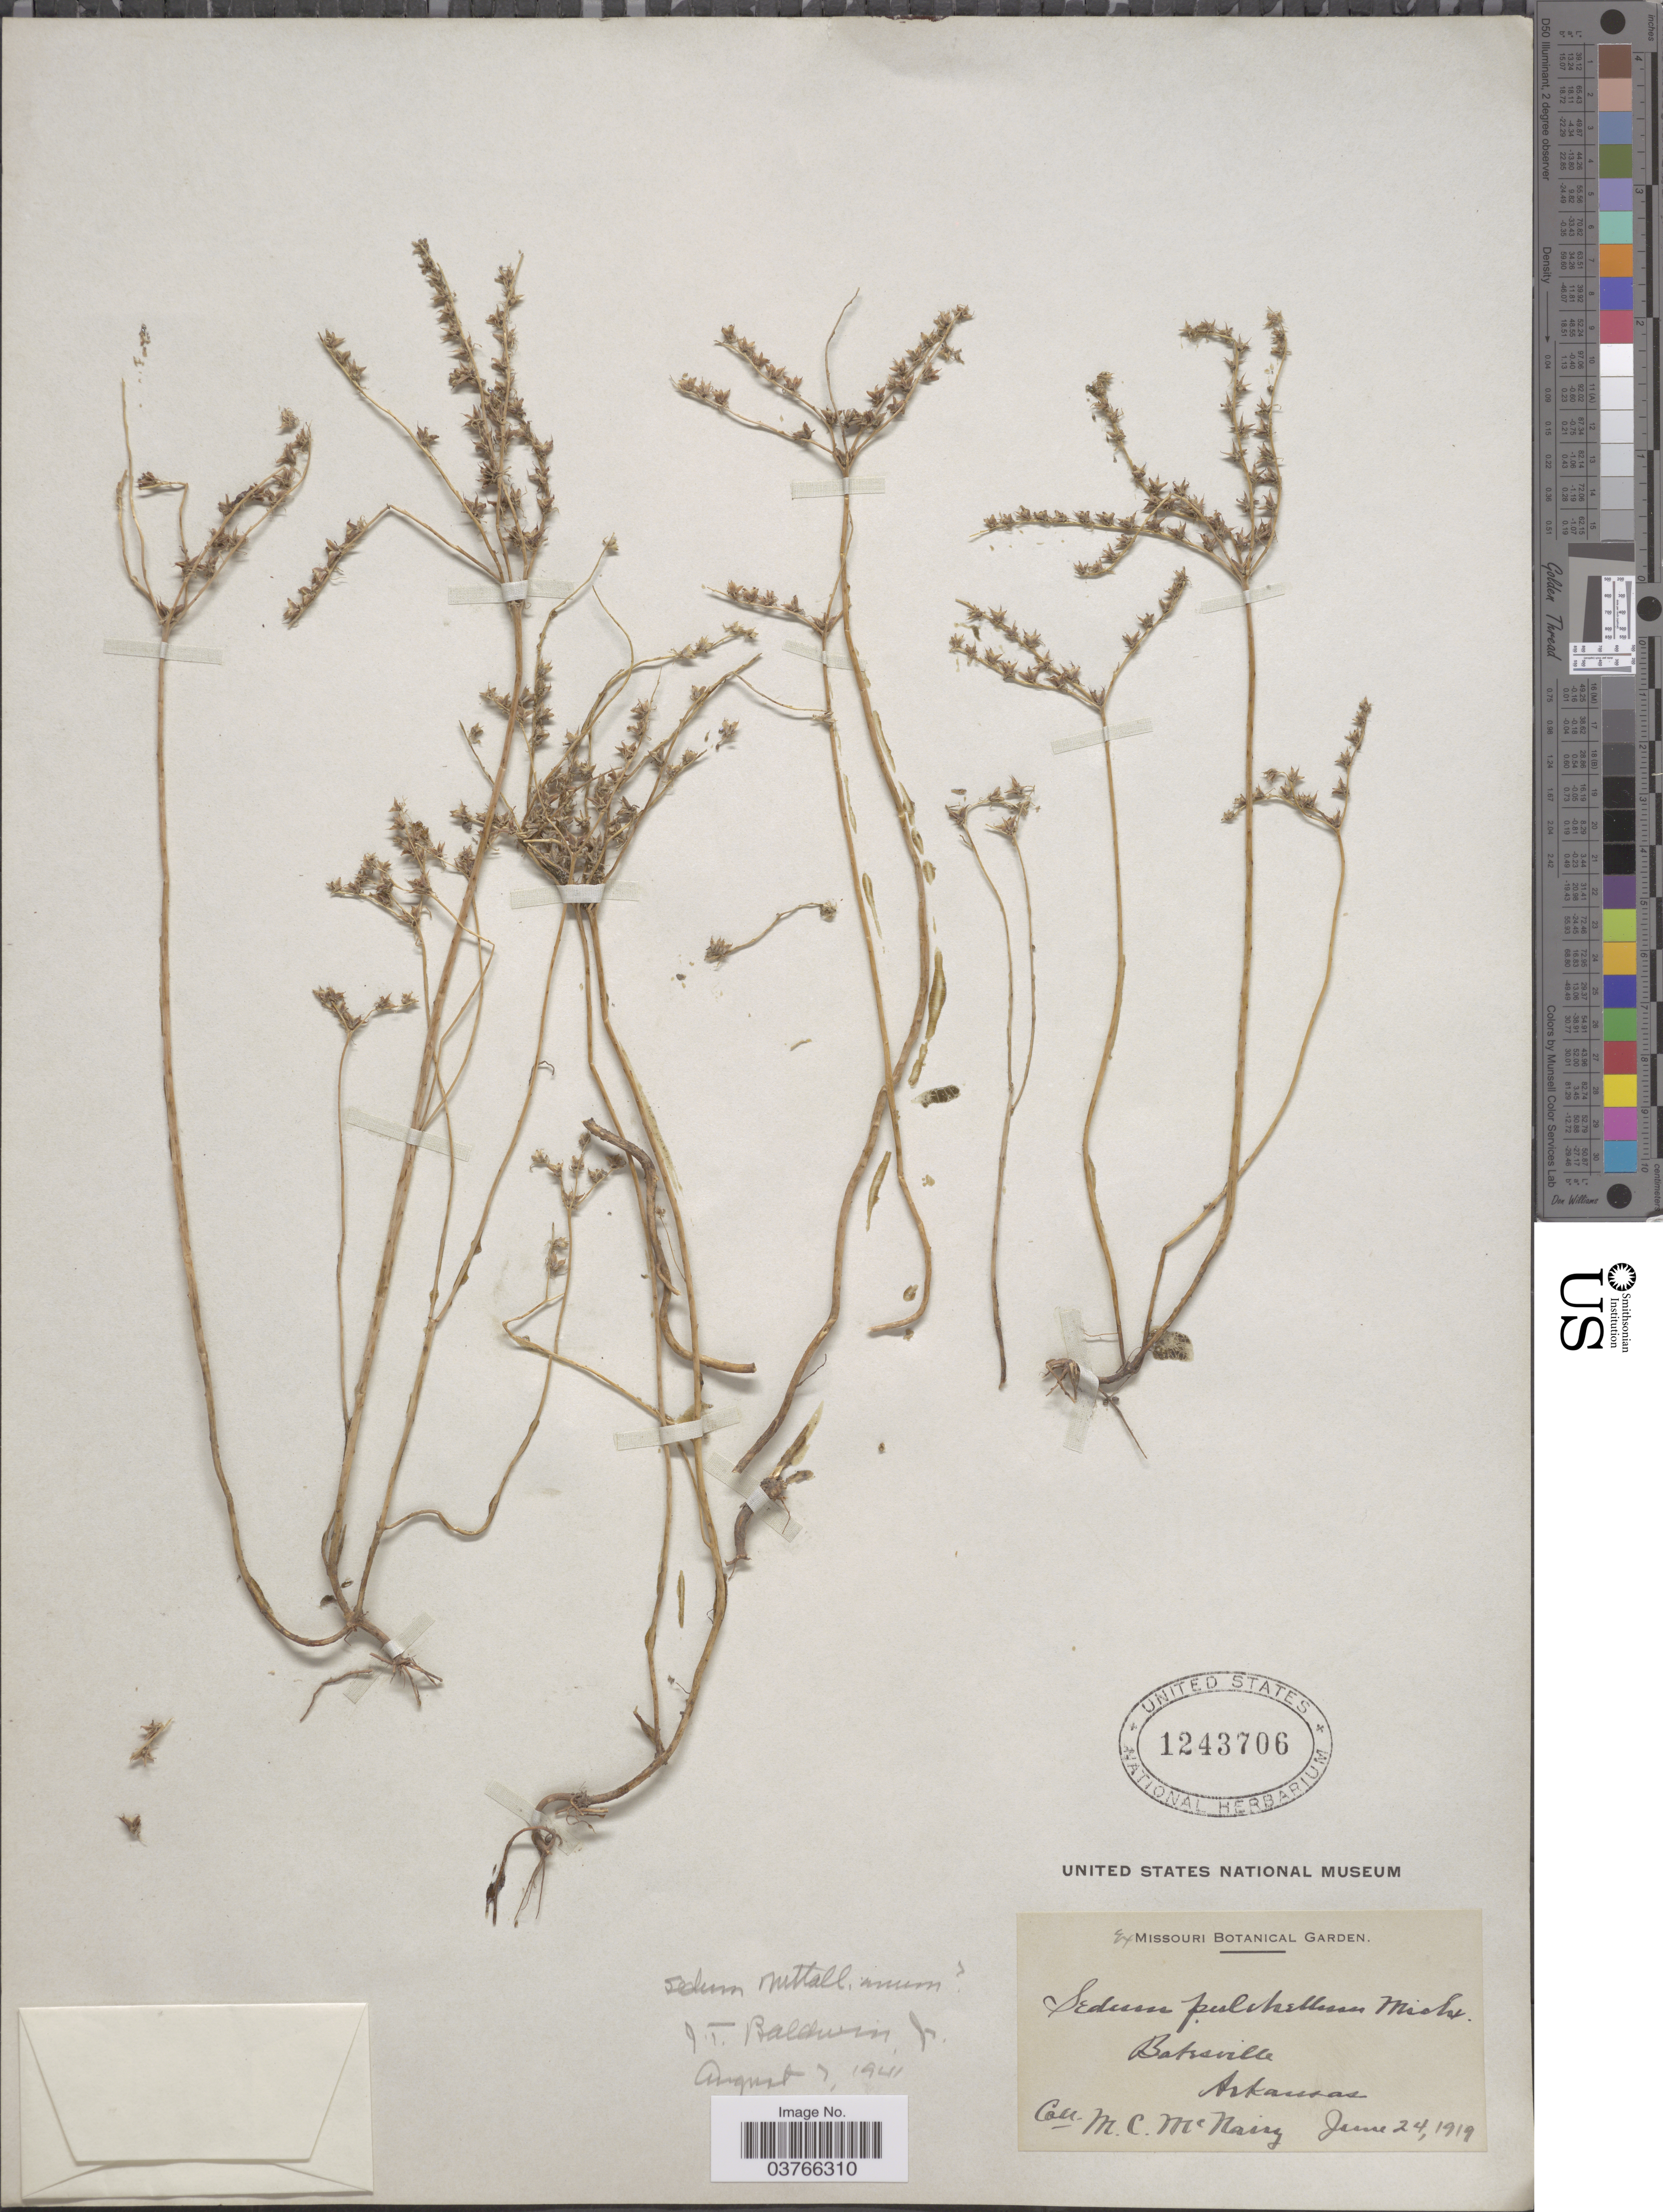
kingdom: Plantae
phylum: Tracheophyta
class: Magnoliopsida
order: Saxifragales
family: Crassulaceae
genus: Sedum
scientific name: Sedum nuttallianum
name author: Raf.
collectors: M. McNairy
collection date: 1919-06-24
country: United States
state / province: Arkansas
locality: Batesville.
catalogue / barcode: US 1243706